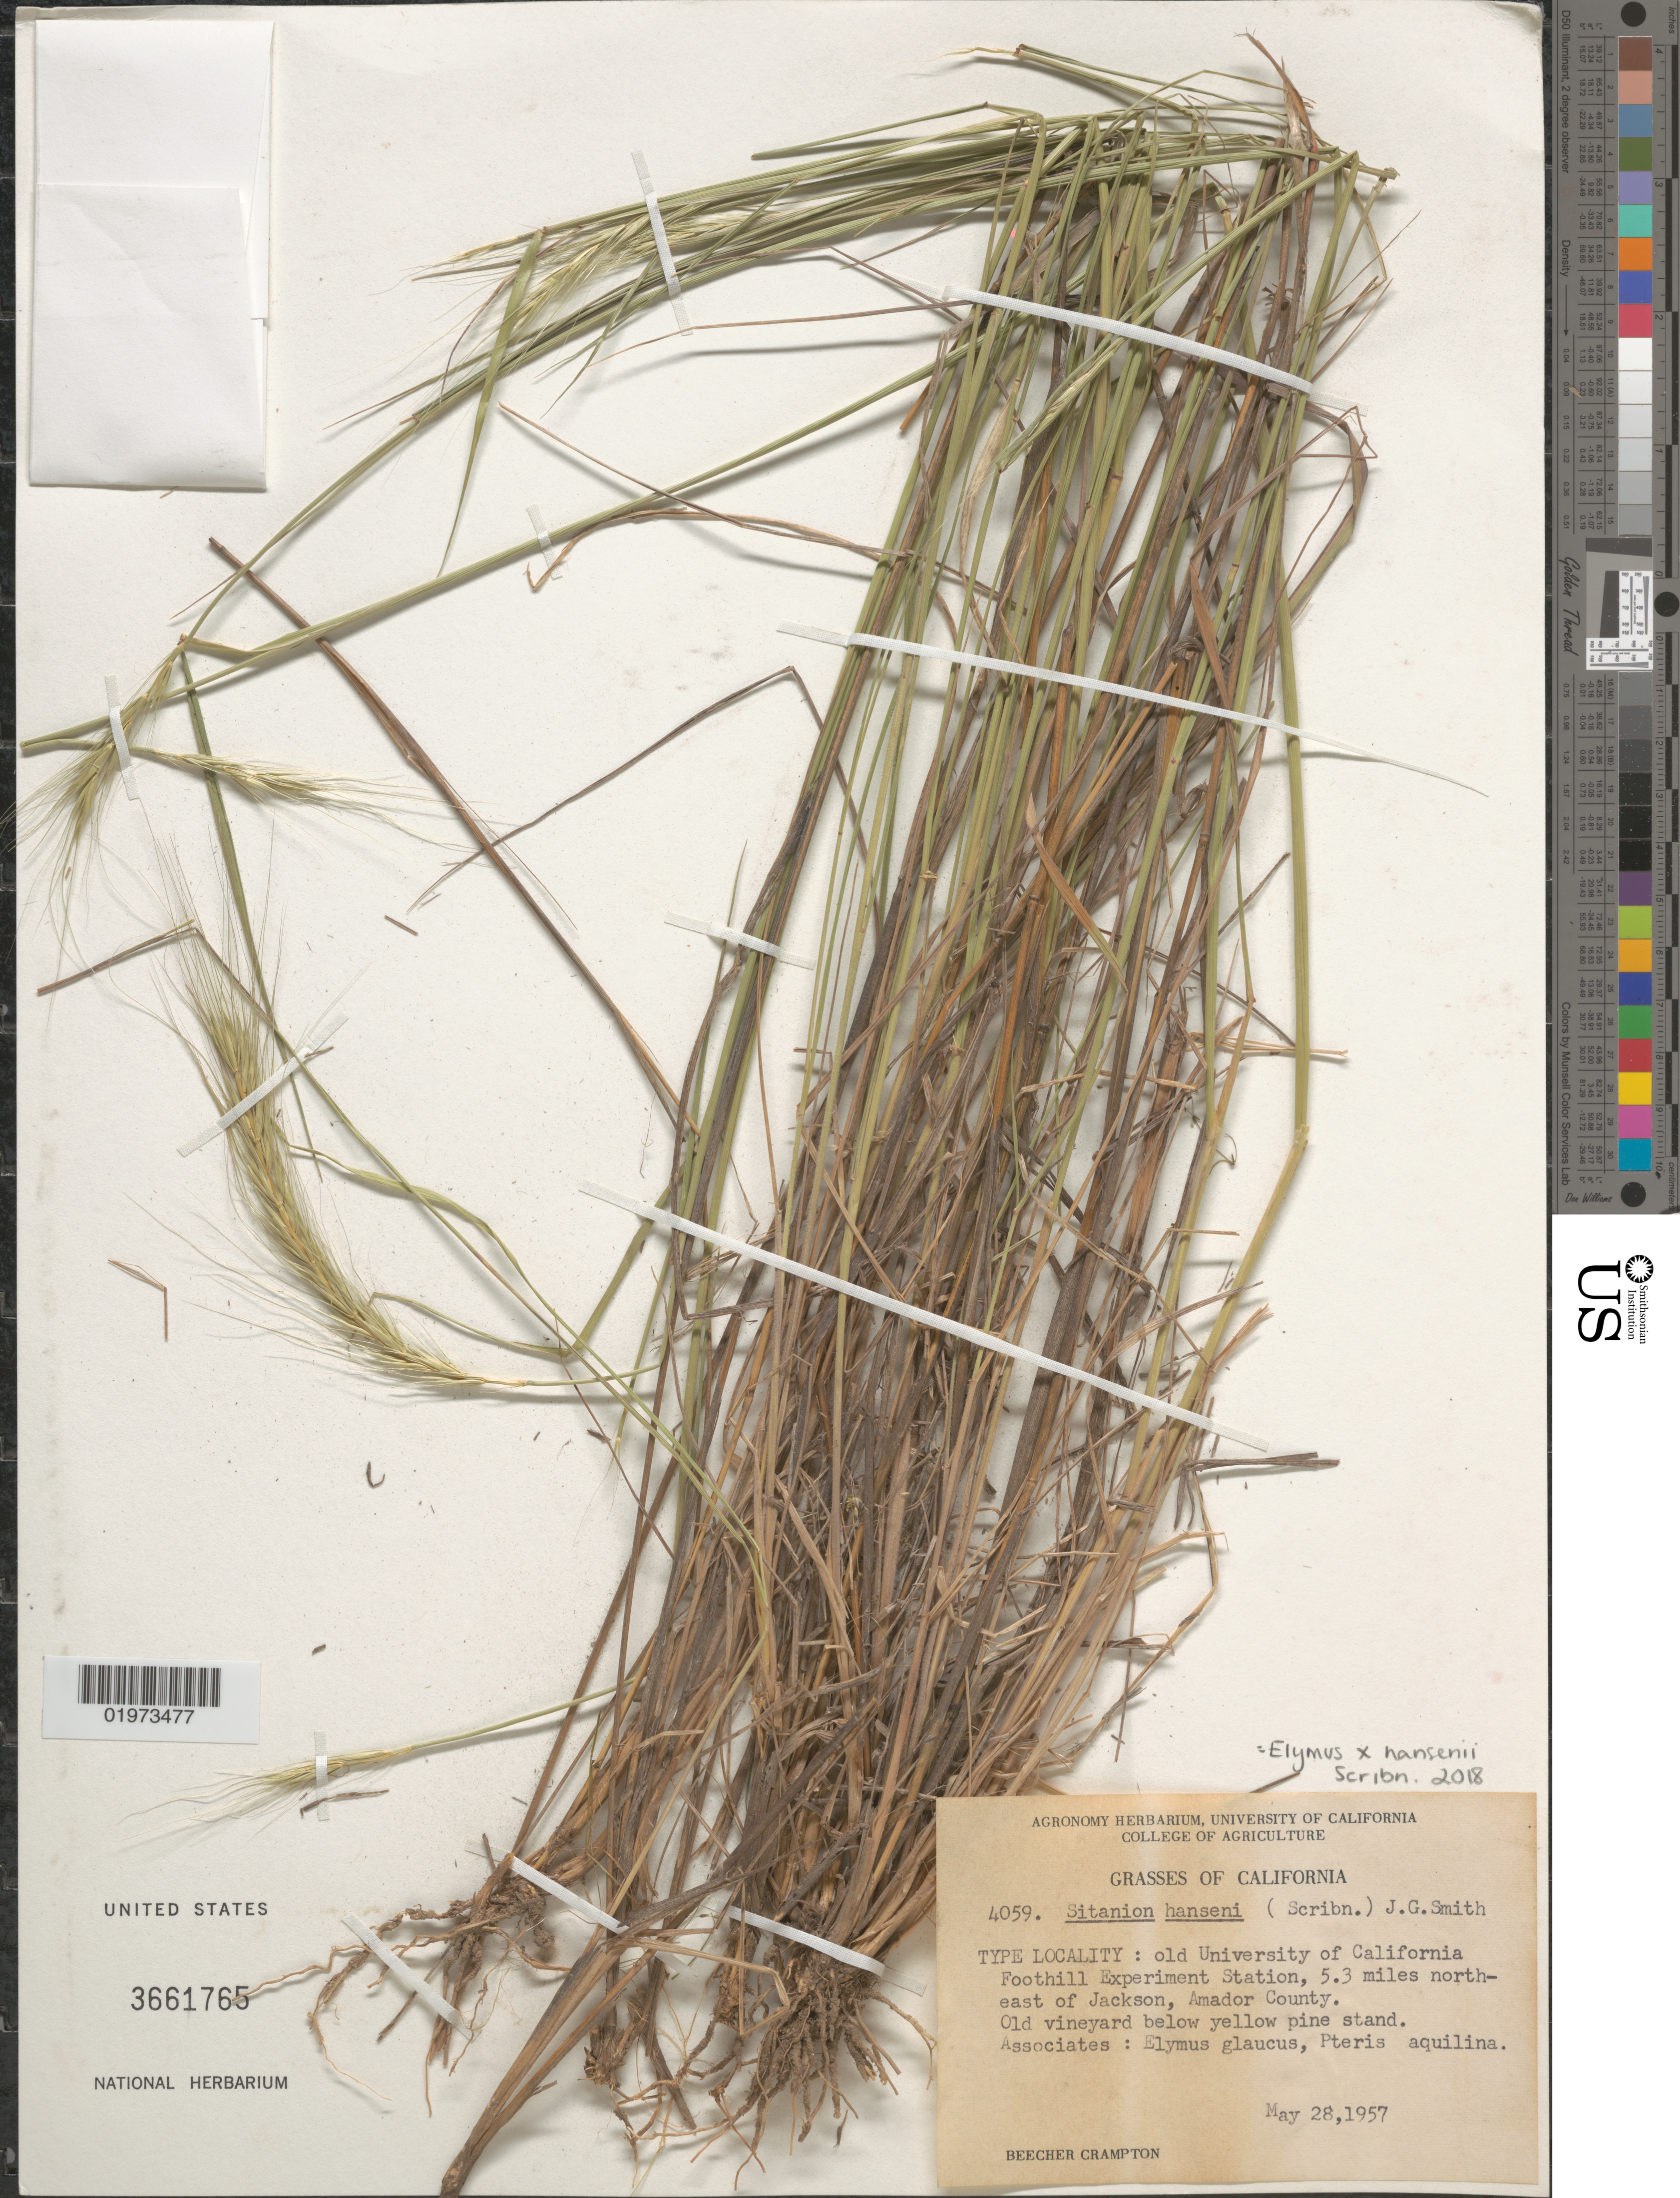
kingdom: Plantae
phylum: Tracheophyta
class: Liliopsida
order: Poales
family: Poaceae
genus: Elymus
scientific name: Elymus x maltei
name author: Bowden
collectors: B. Crampton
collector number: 4059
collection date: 1957-05-28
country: United States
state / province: California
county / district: Amador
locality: Old University of California Foothill Experiment Station, 5.3 miles northeast of Jackson, Amador County. Old vineyard below yellow pine stand.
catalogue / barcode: US 3661765